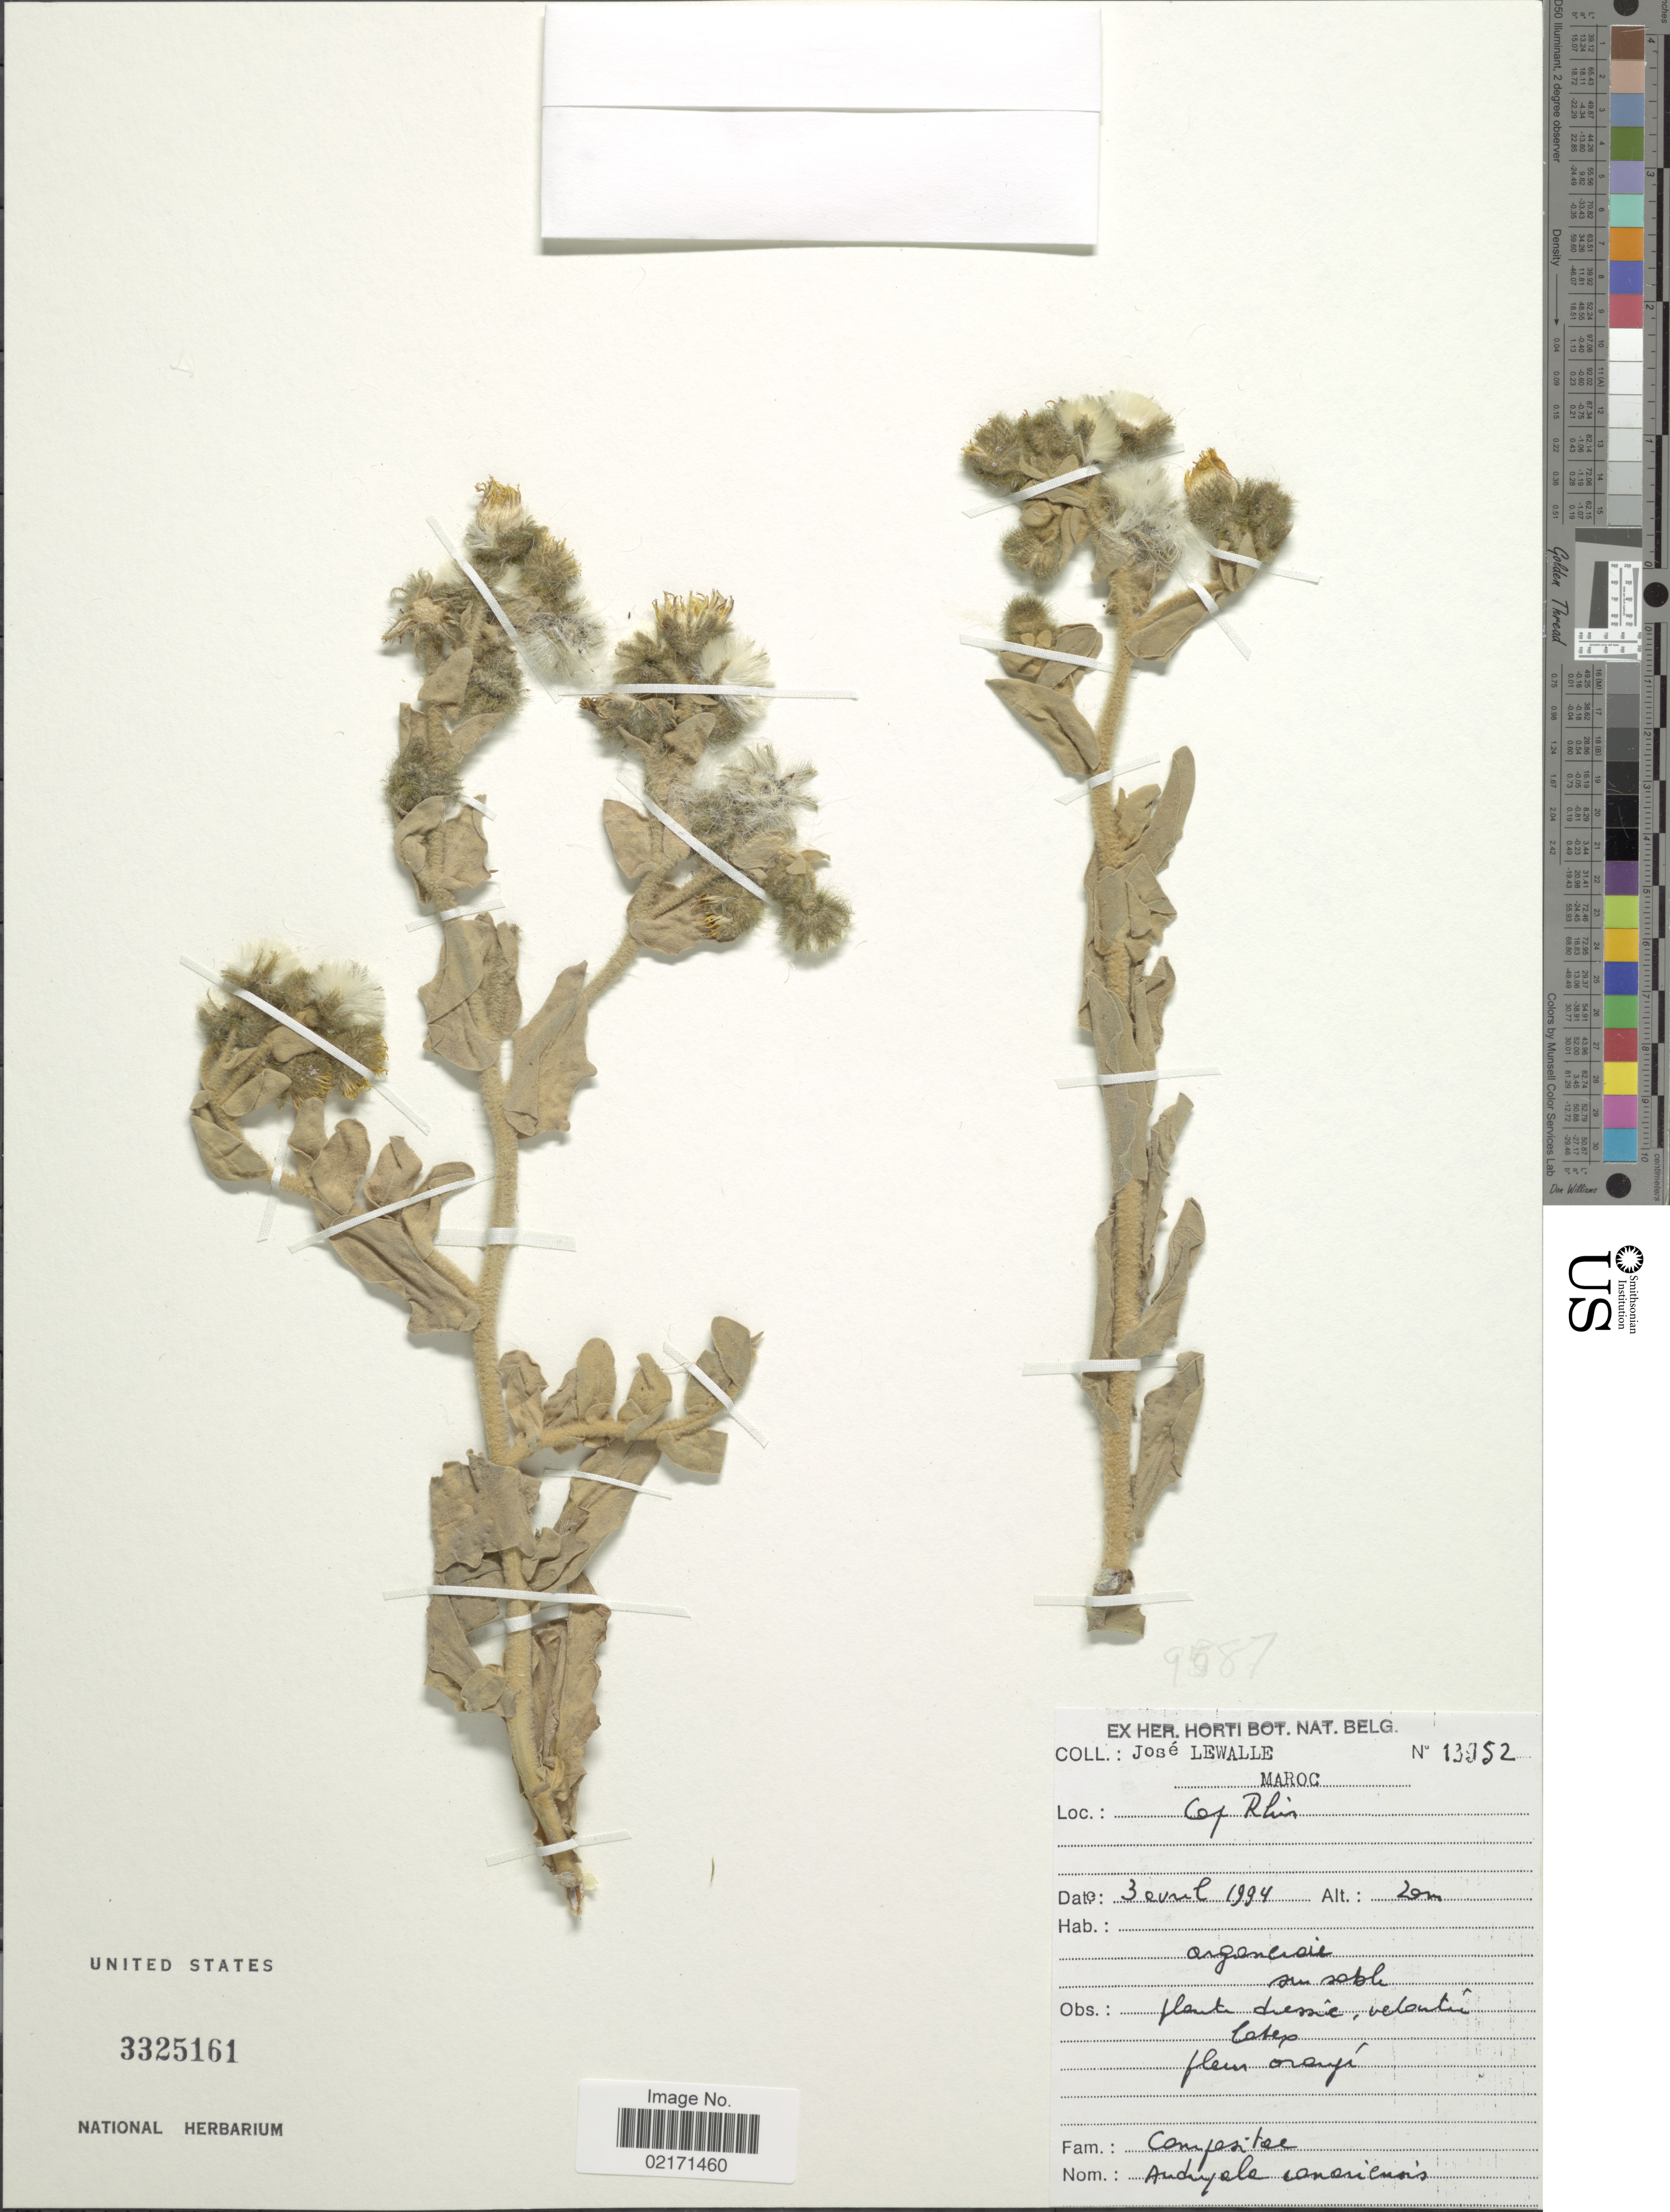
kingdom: Plantae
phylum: Tracheophyta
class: Magnoliopsida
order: Asterales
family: Asteraceae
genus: Andryala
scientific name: Andryala pinnatifida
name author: Aiton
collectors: J. Lewalle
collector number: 13952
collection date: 1994-04-03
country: Morocco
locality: Cap Rhir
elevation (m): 20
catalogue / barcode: US 3325161